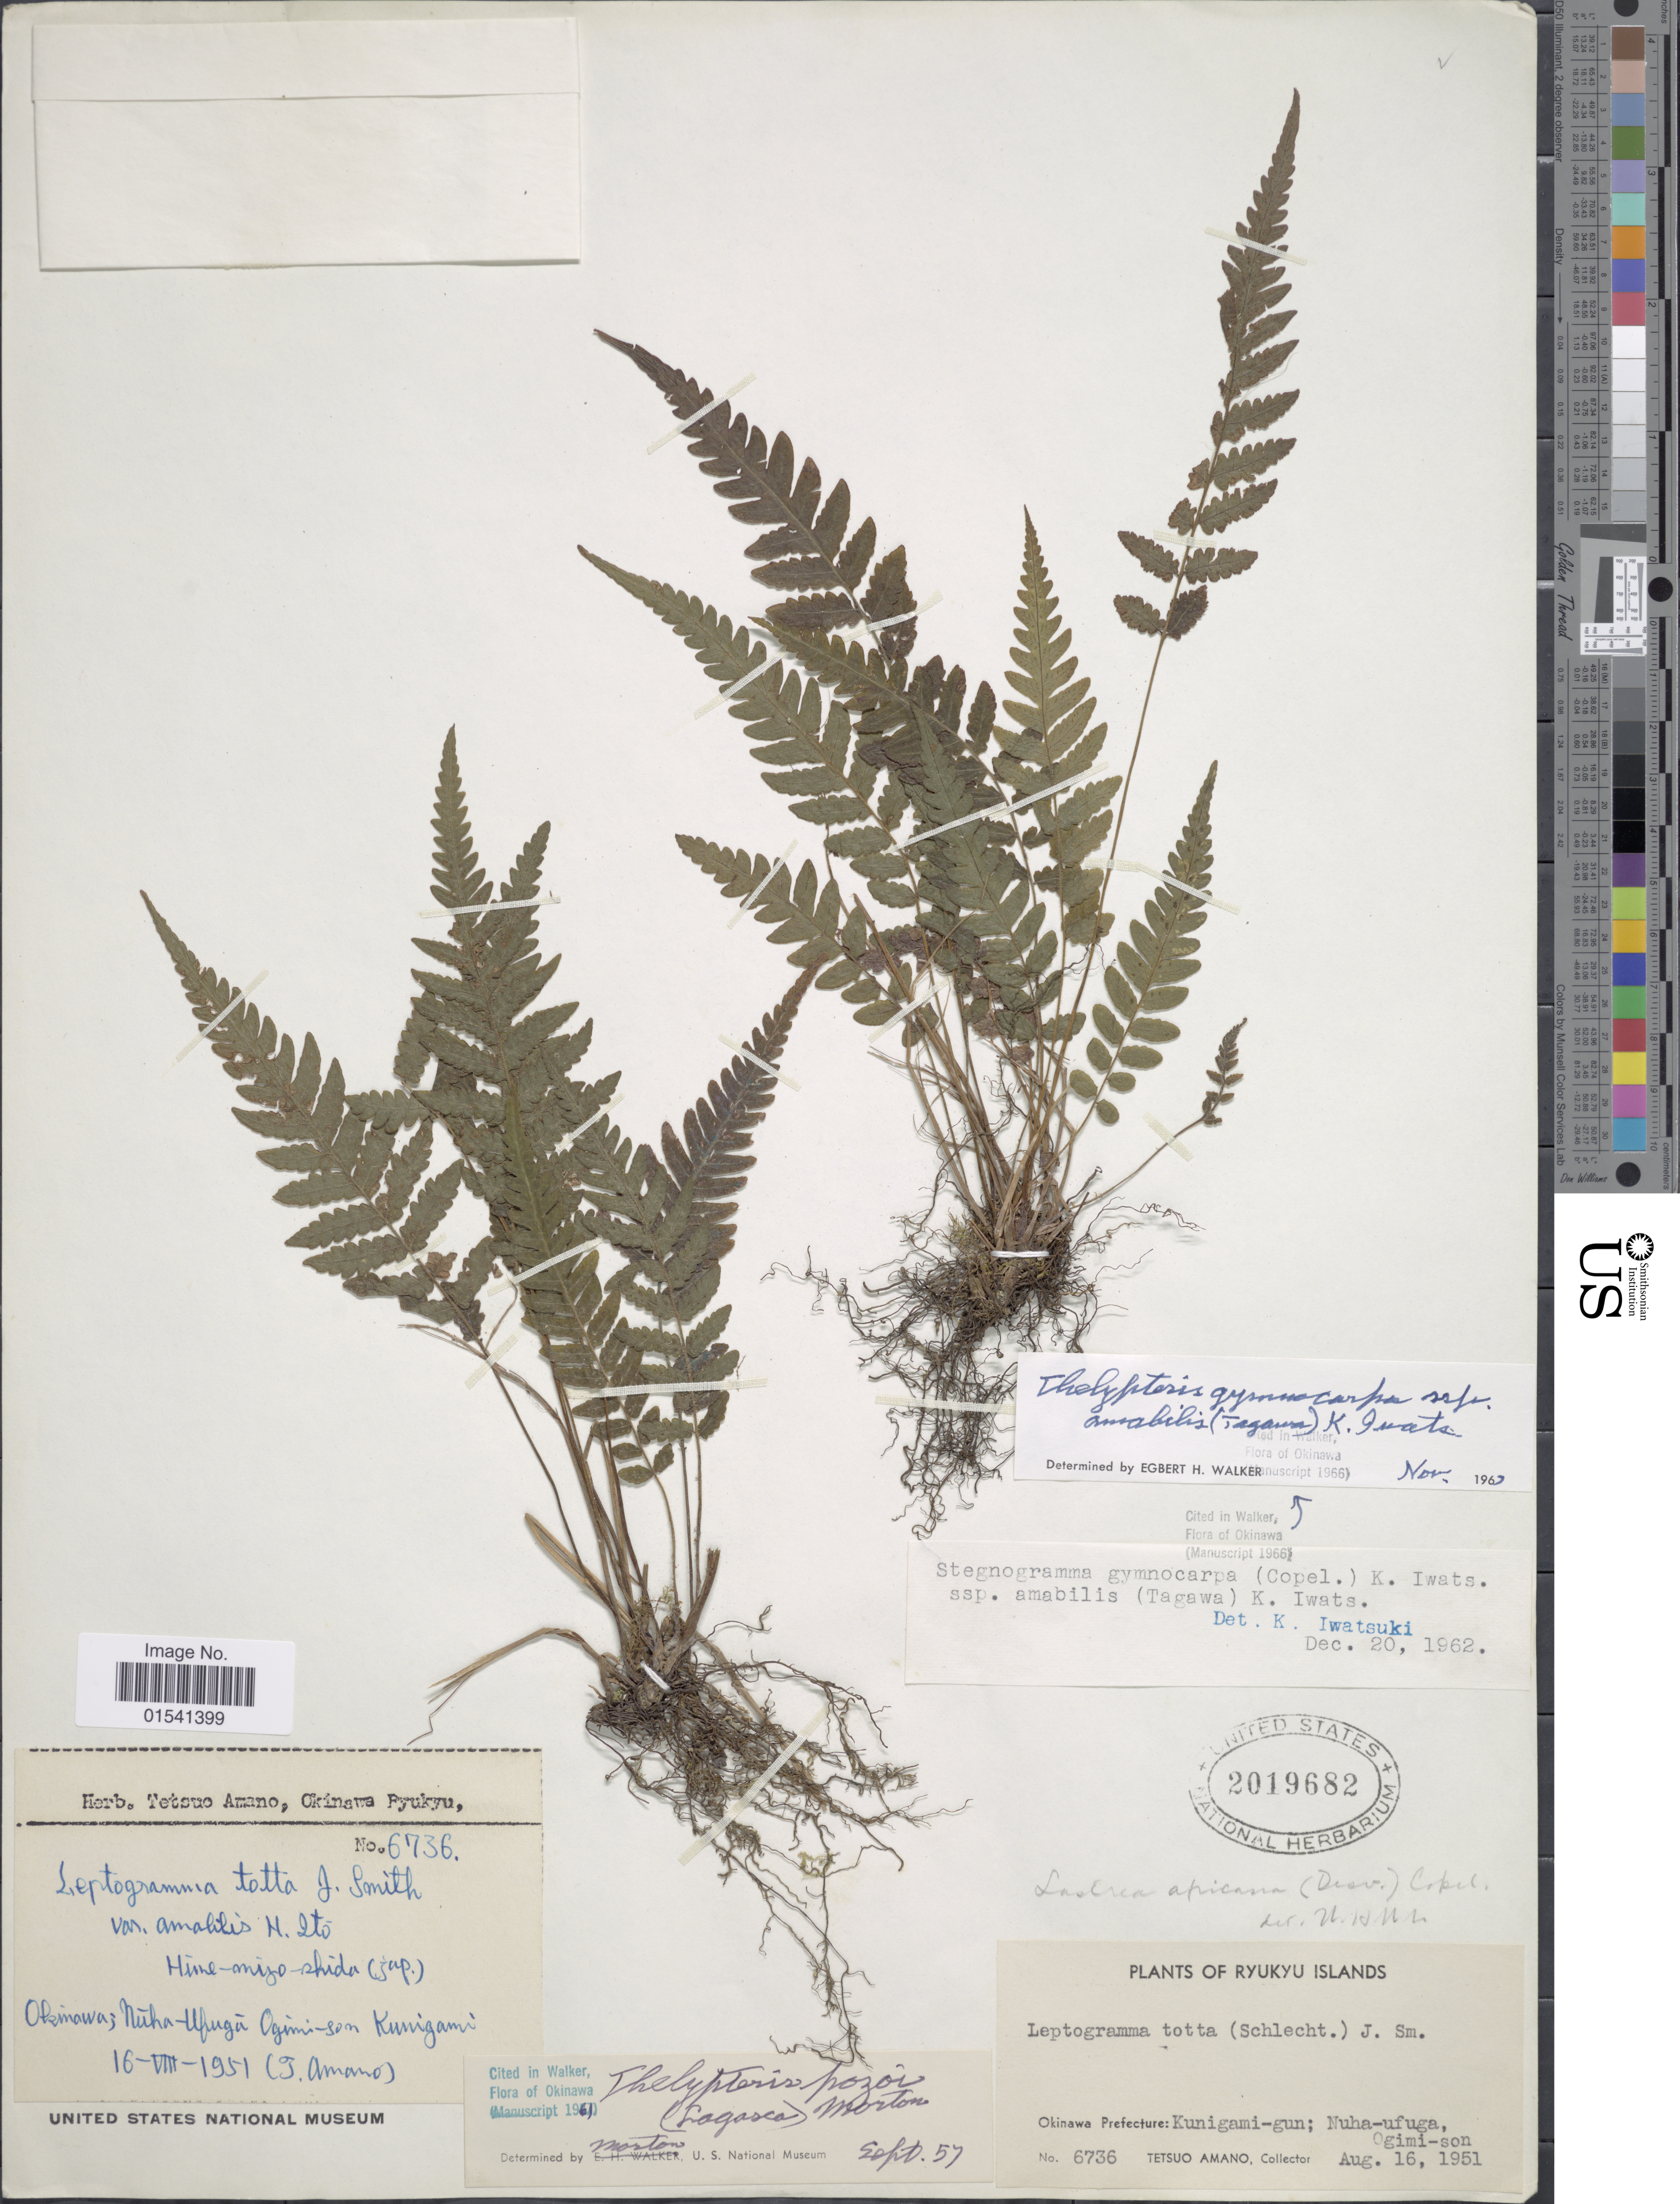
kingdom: Plantae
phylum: Tracheophyta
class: Polypodiopsida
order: Polypodiales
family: Thelypteridaceae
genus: Stegnogramma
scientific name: Stegnogramma gymnocarpa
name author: (Copel.) K. Iwats.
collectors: T. Amano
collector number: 6736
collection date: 1951-08-16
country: Japan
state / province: Okinawa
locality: Ryukyu Islands. Okinaw Prefecture: Kunigami-gun; Nuha-ufyga, Ogimi-son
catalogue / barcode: US 2019682